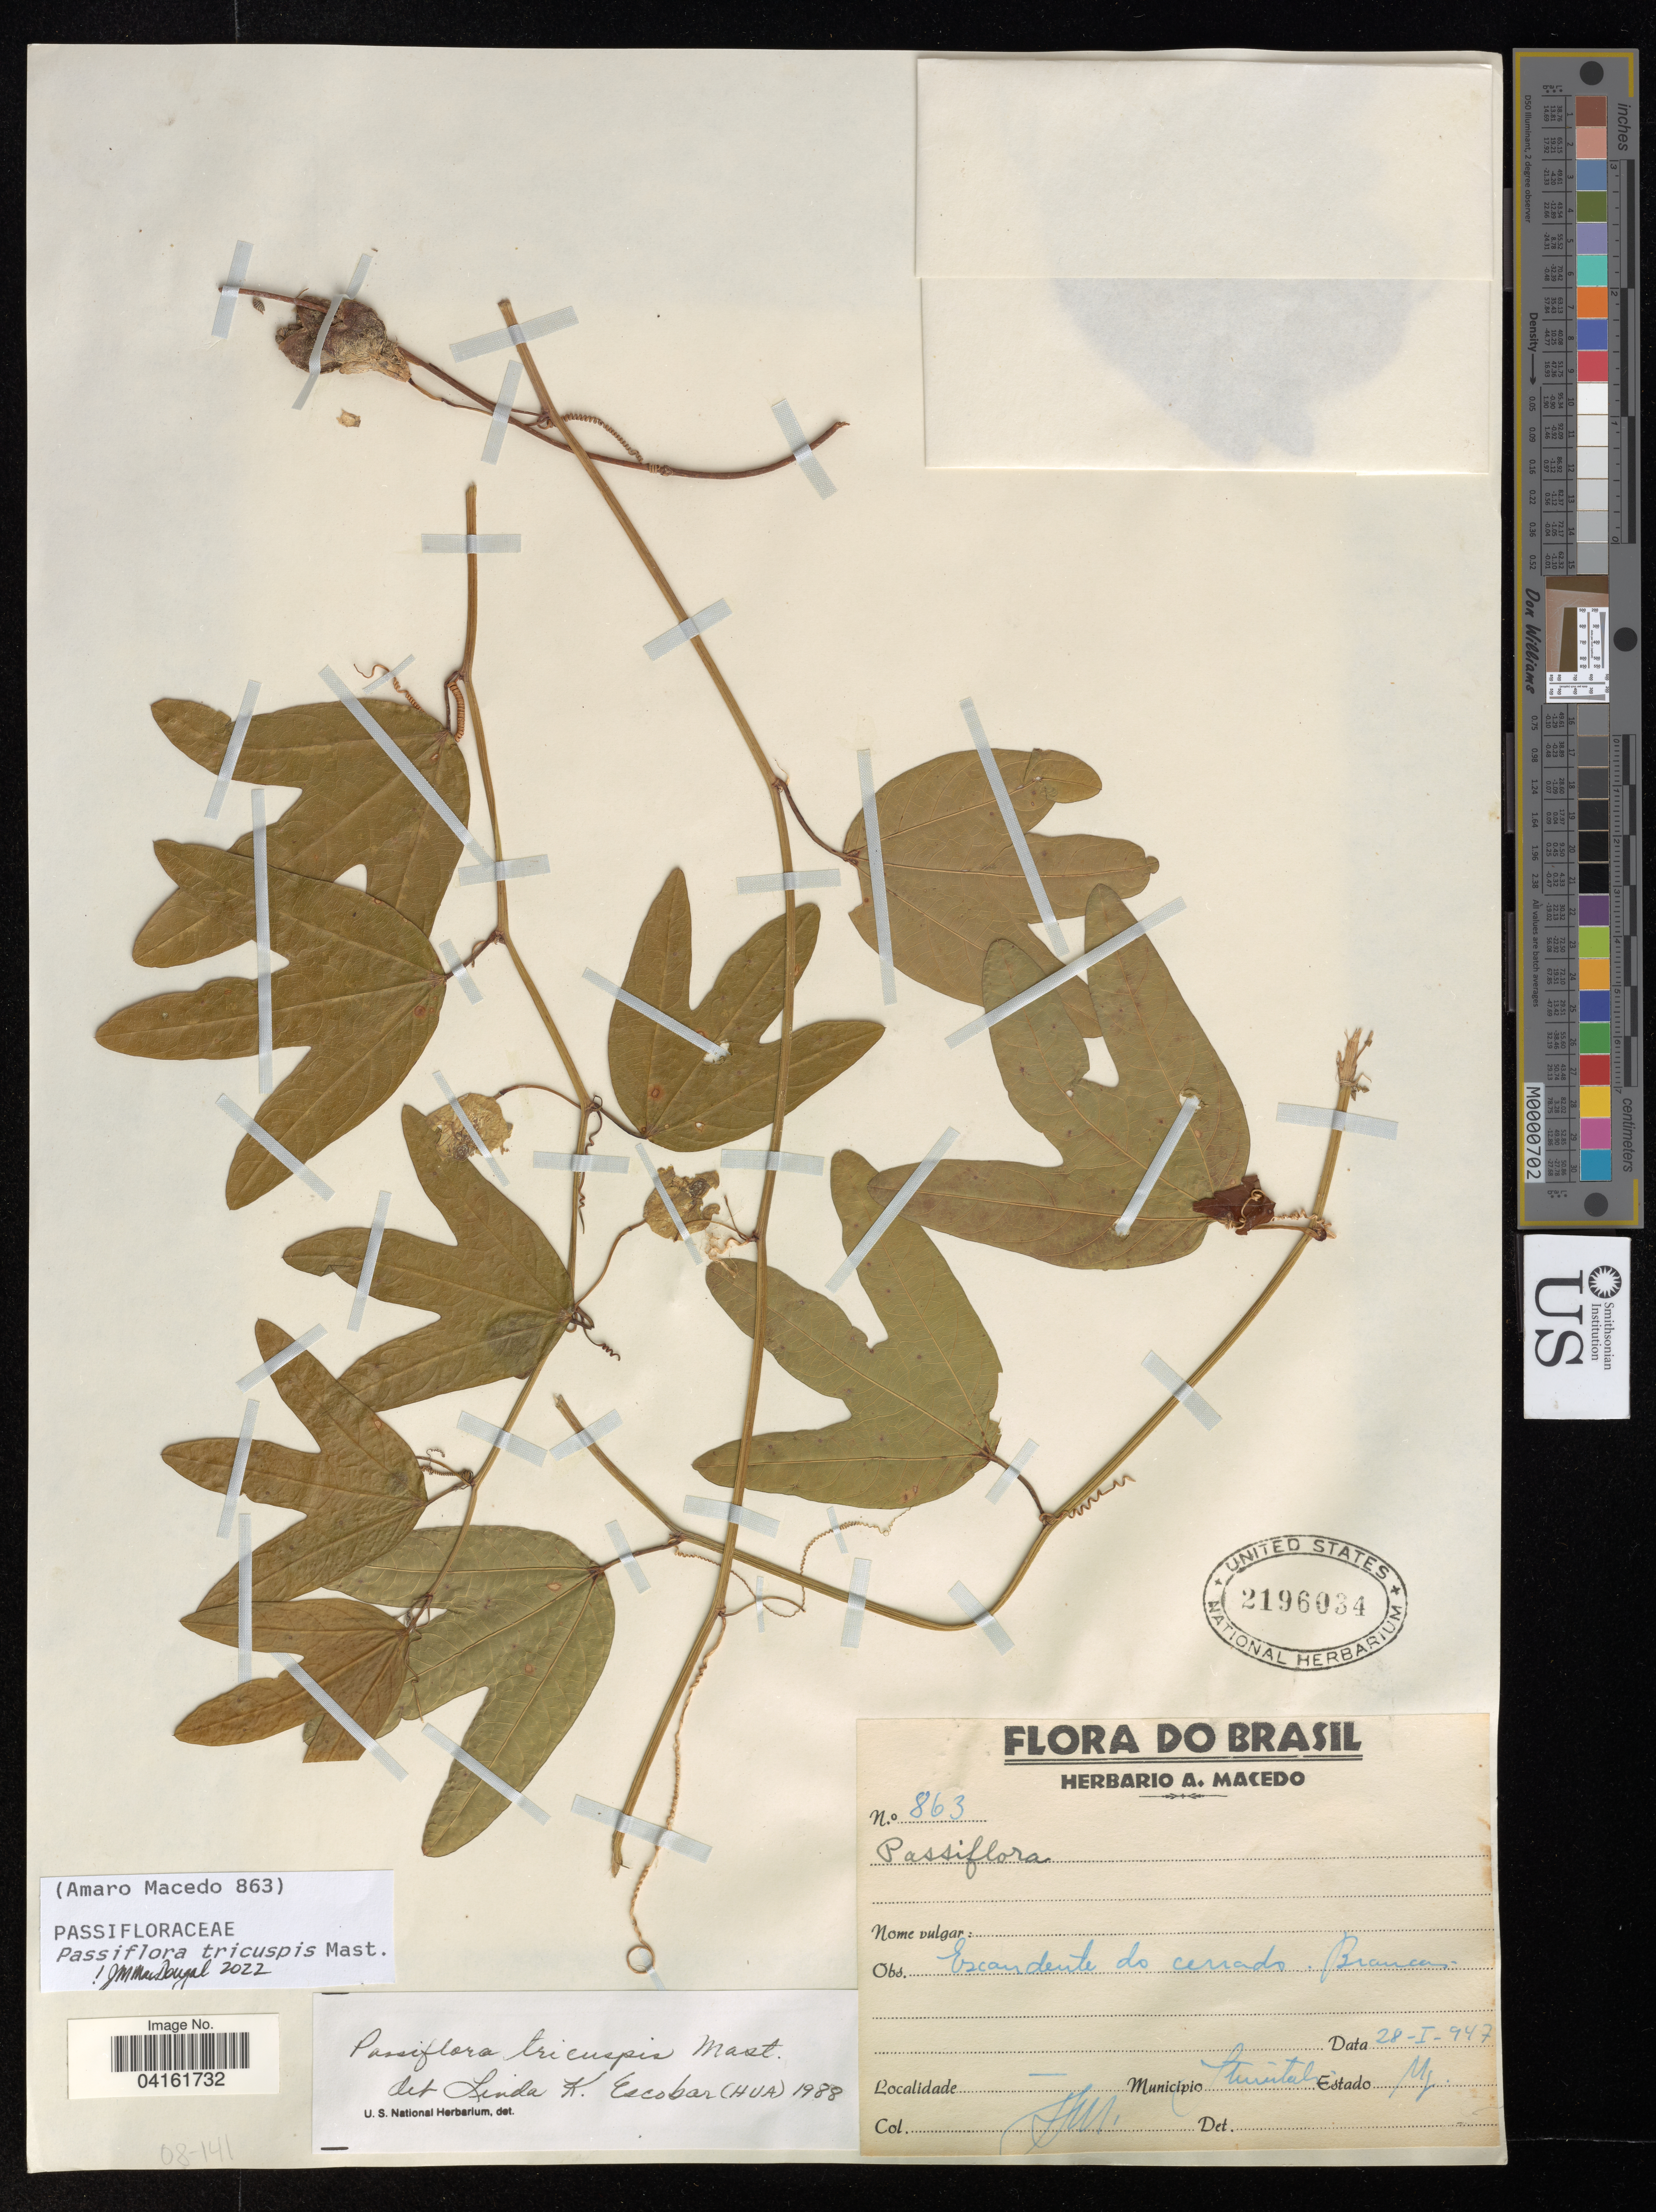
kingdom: Plantae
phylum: Tracheophyta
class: Magnoliopsida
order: Malpighiales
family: Passifloraceae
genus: Passiflora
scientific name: Passiflora tricuspis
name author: Mast.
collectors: A. Macedo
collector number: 863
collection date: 1947-01-28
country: Brazil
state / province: Minas Gerais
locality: Ituiutaba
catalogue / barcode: US 2196034